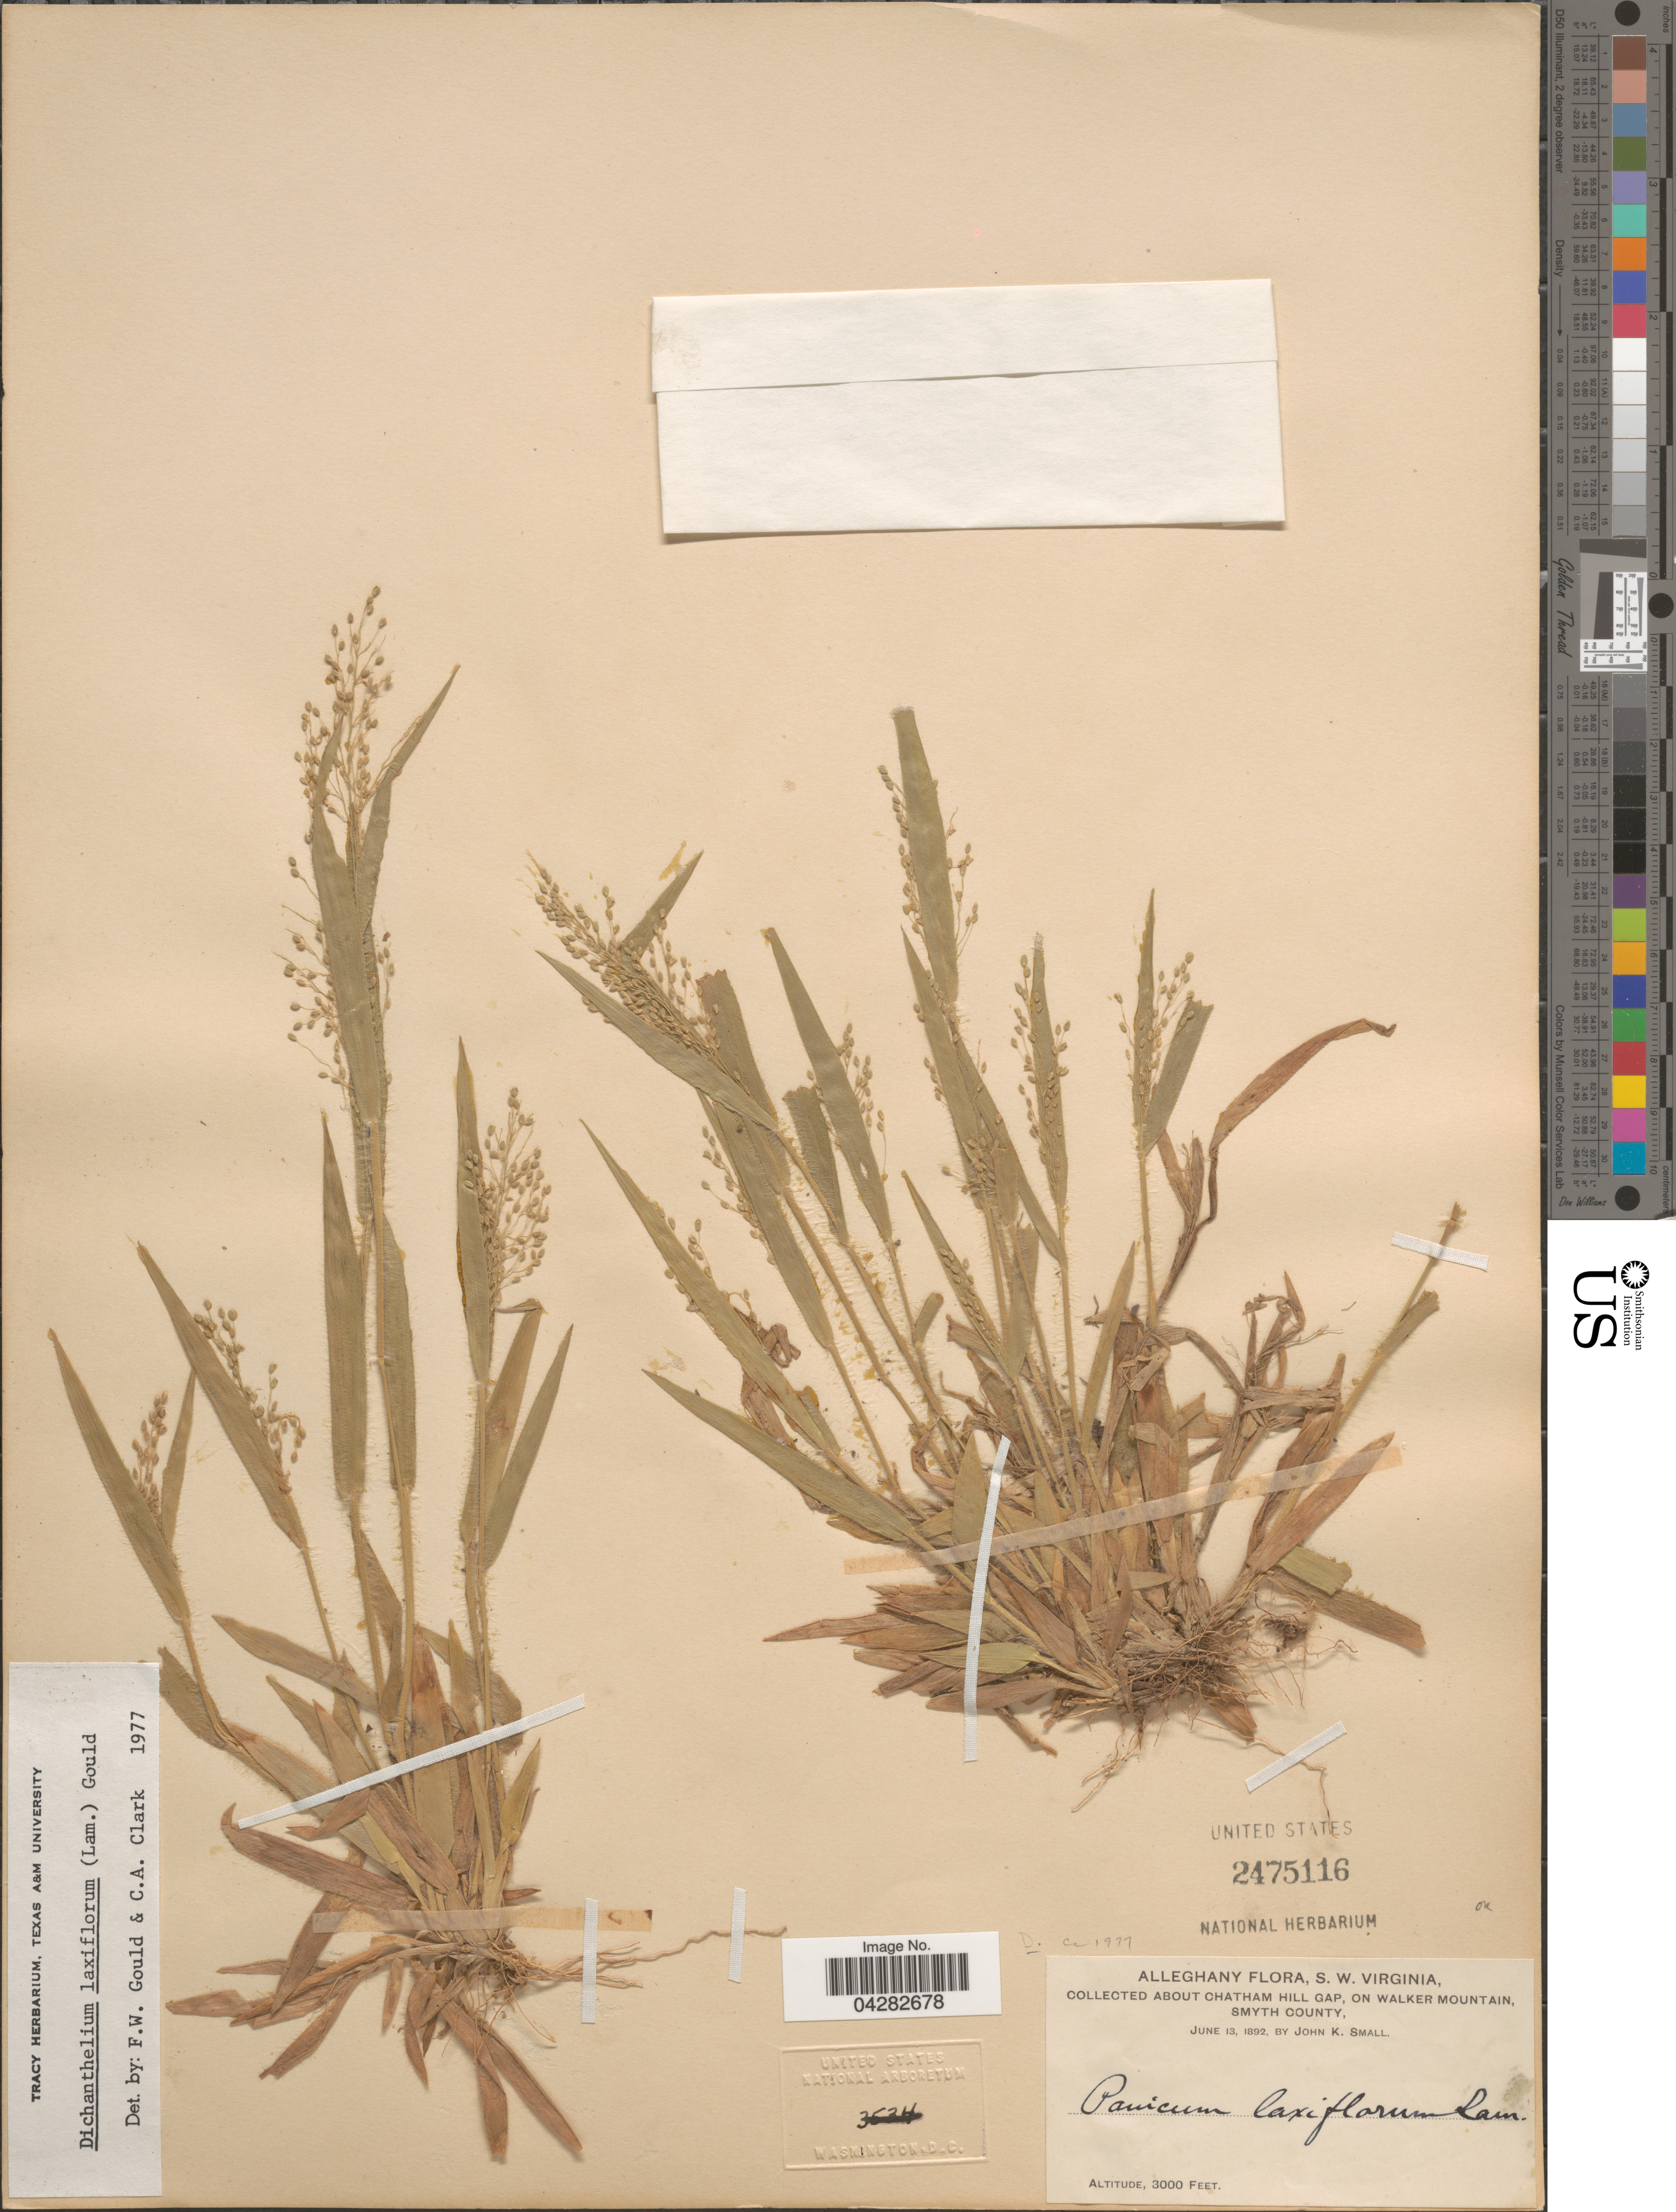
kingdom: Plantae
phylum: Tracheophyta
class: Liliopsida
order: Poales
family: Poaceae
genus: Dichanthelium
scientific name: Dichanthelium laxiflorum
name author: (Lam.) Gould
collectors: J. K. Small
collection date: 1892-06-13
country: United States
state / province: Virginia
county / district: Smyth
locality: Alleghany, S.W. Virginia. About Chatham Hill Gap, on Walker Mountain.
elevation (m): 914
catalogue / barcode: US 2475116